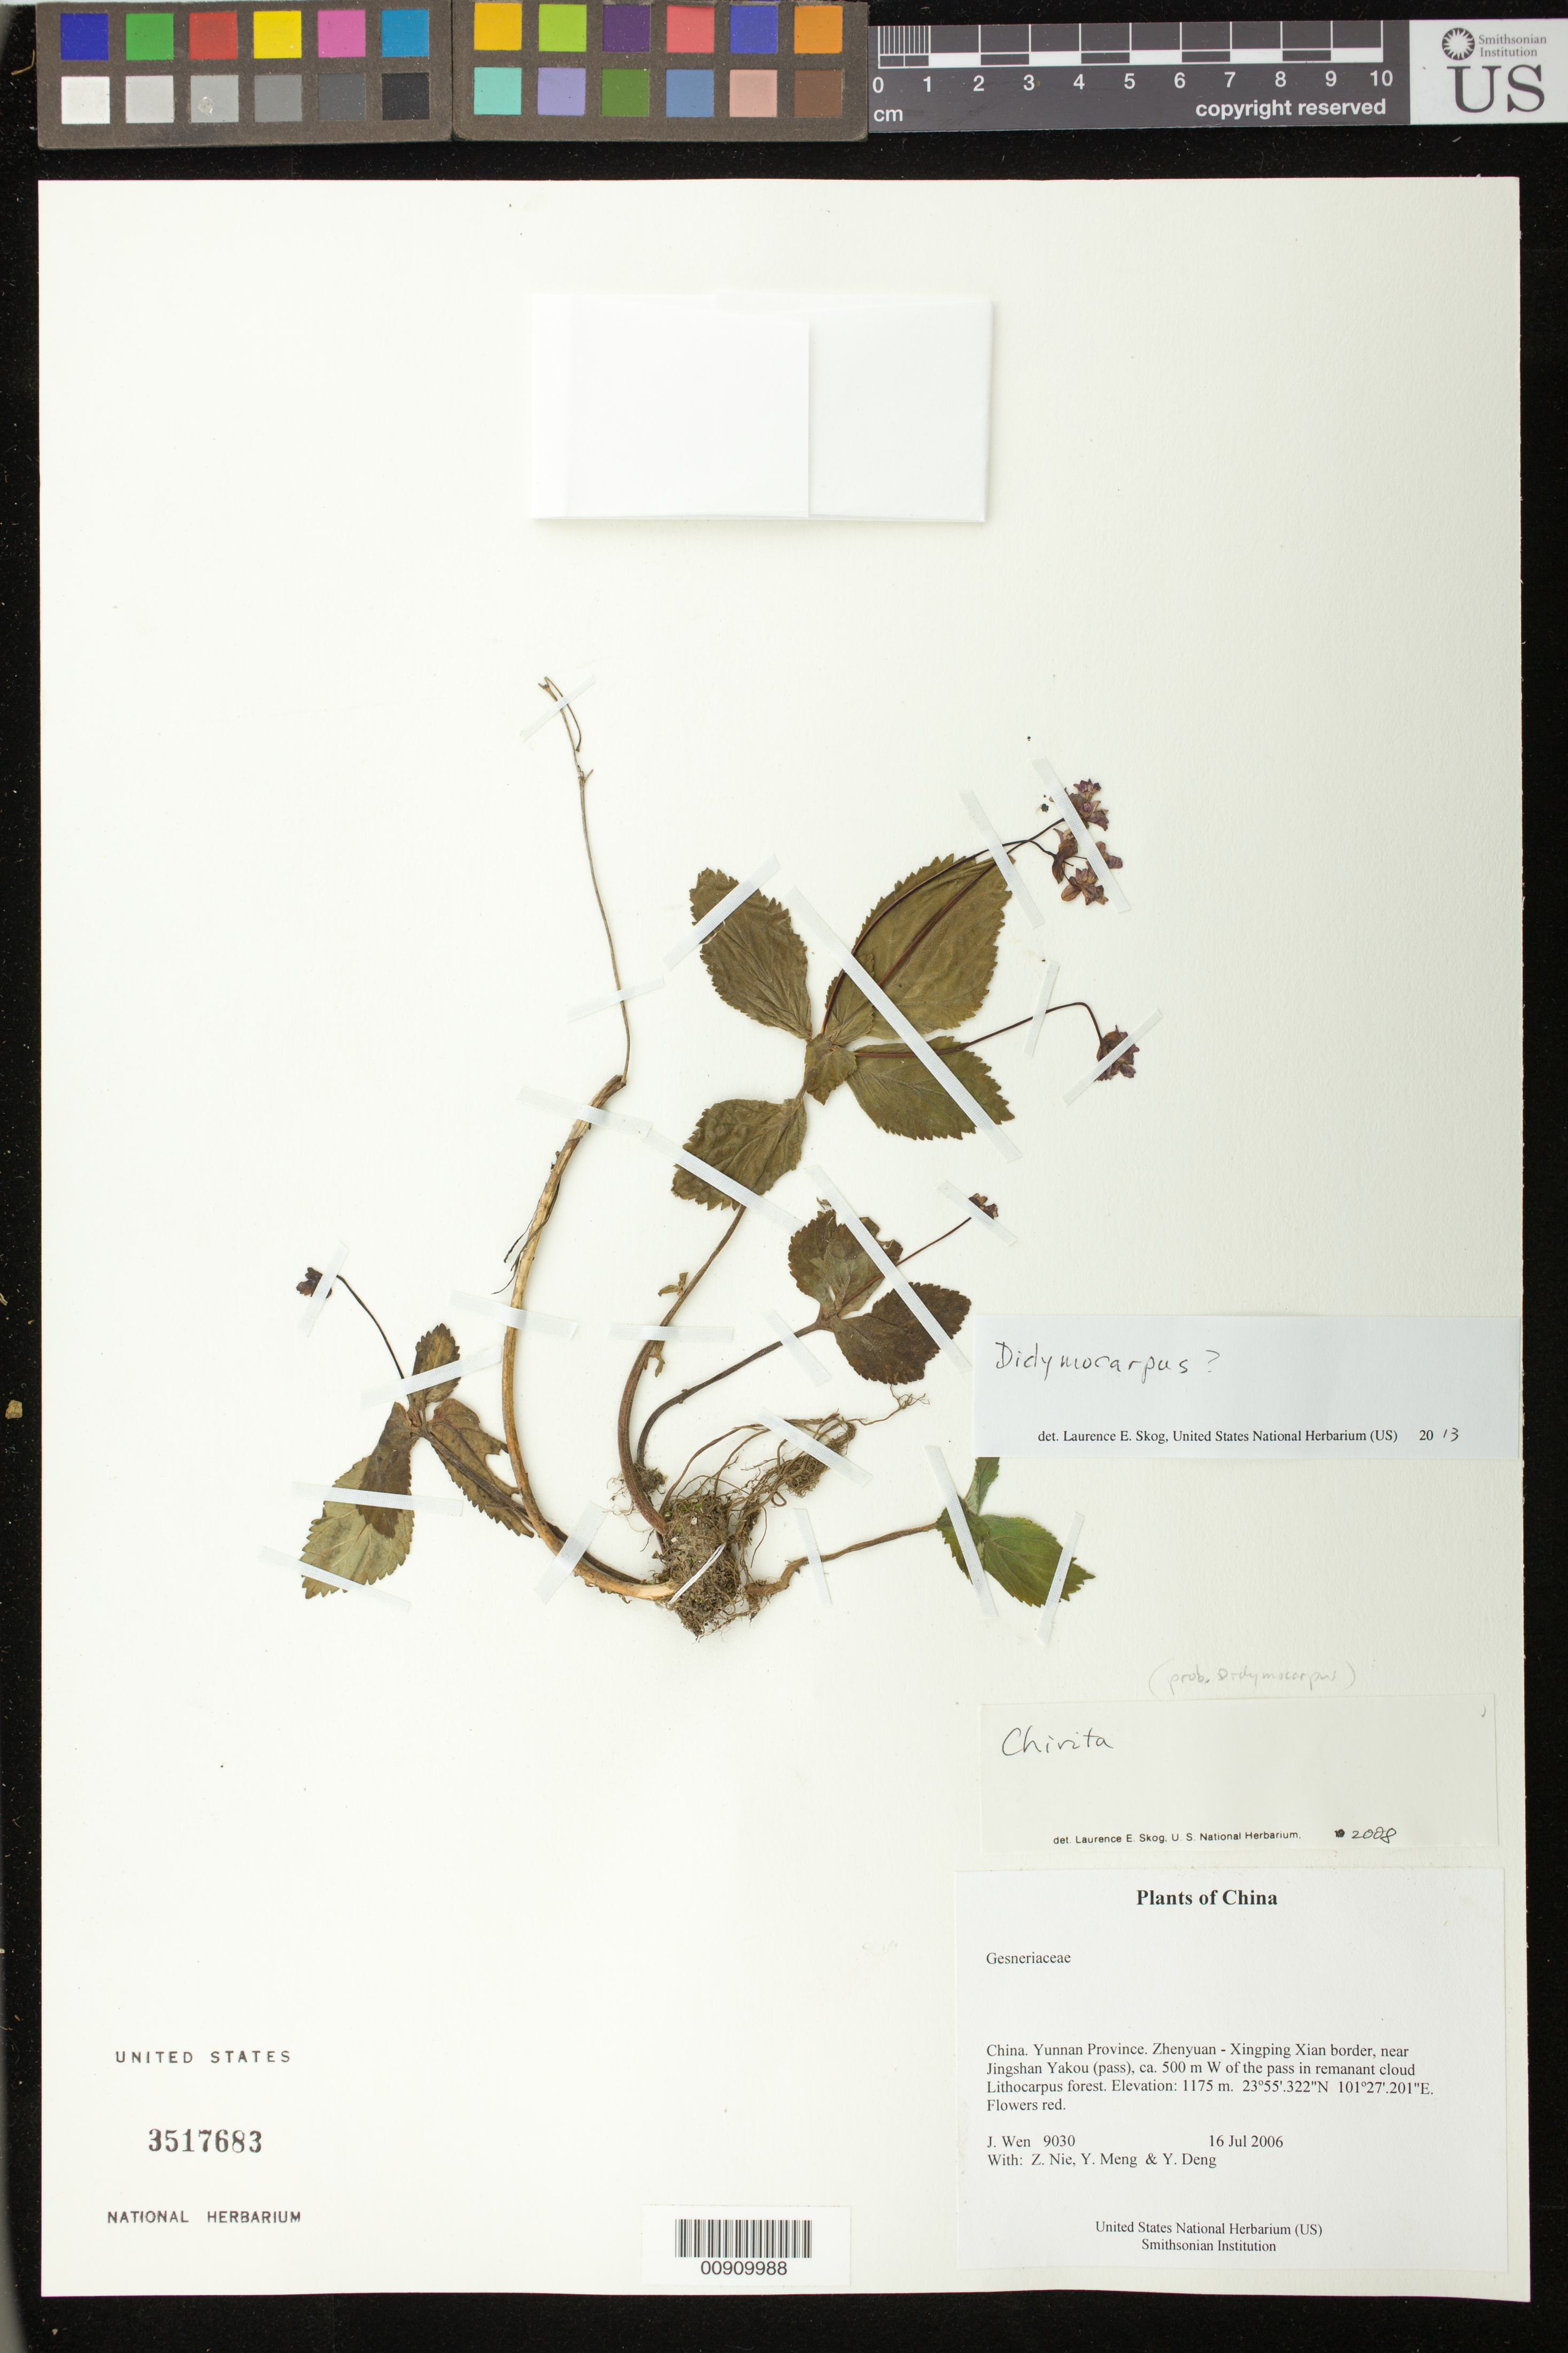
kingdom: Plantae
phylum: Tracheophyta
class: Magnoliopsida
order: Lamiales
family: Gesneriaceae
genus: Didymocarpus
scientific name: Didymocarpus sp.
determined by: Skog, Laurence E.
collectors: J. Wen, Z. Nie, Y. Meng & Y. Deng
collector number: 9030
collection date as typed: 16 Jul 2006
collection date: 2006-07-16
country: China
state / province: Yunnan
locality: Yunnan Province. Zhenyuan-Xinping Xian border, near Jingshan Yakou (pass), ca. 500 m W of the pass in remnant cloud Lithocarpus forest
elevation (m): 1175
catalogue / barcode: US 3517683